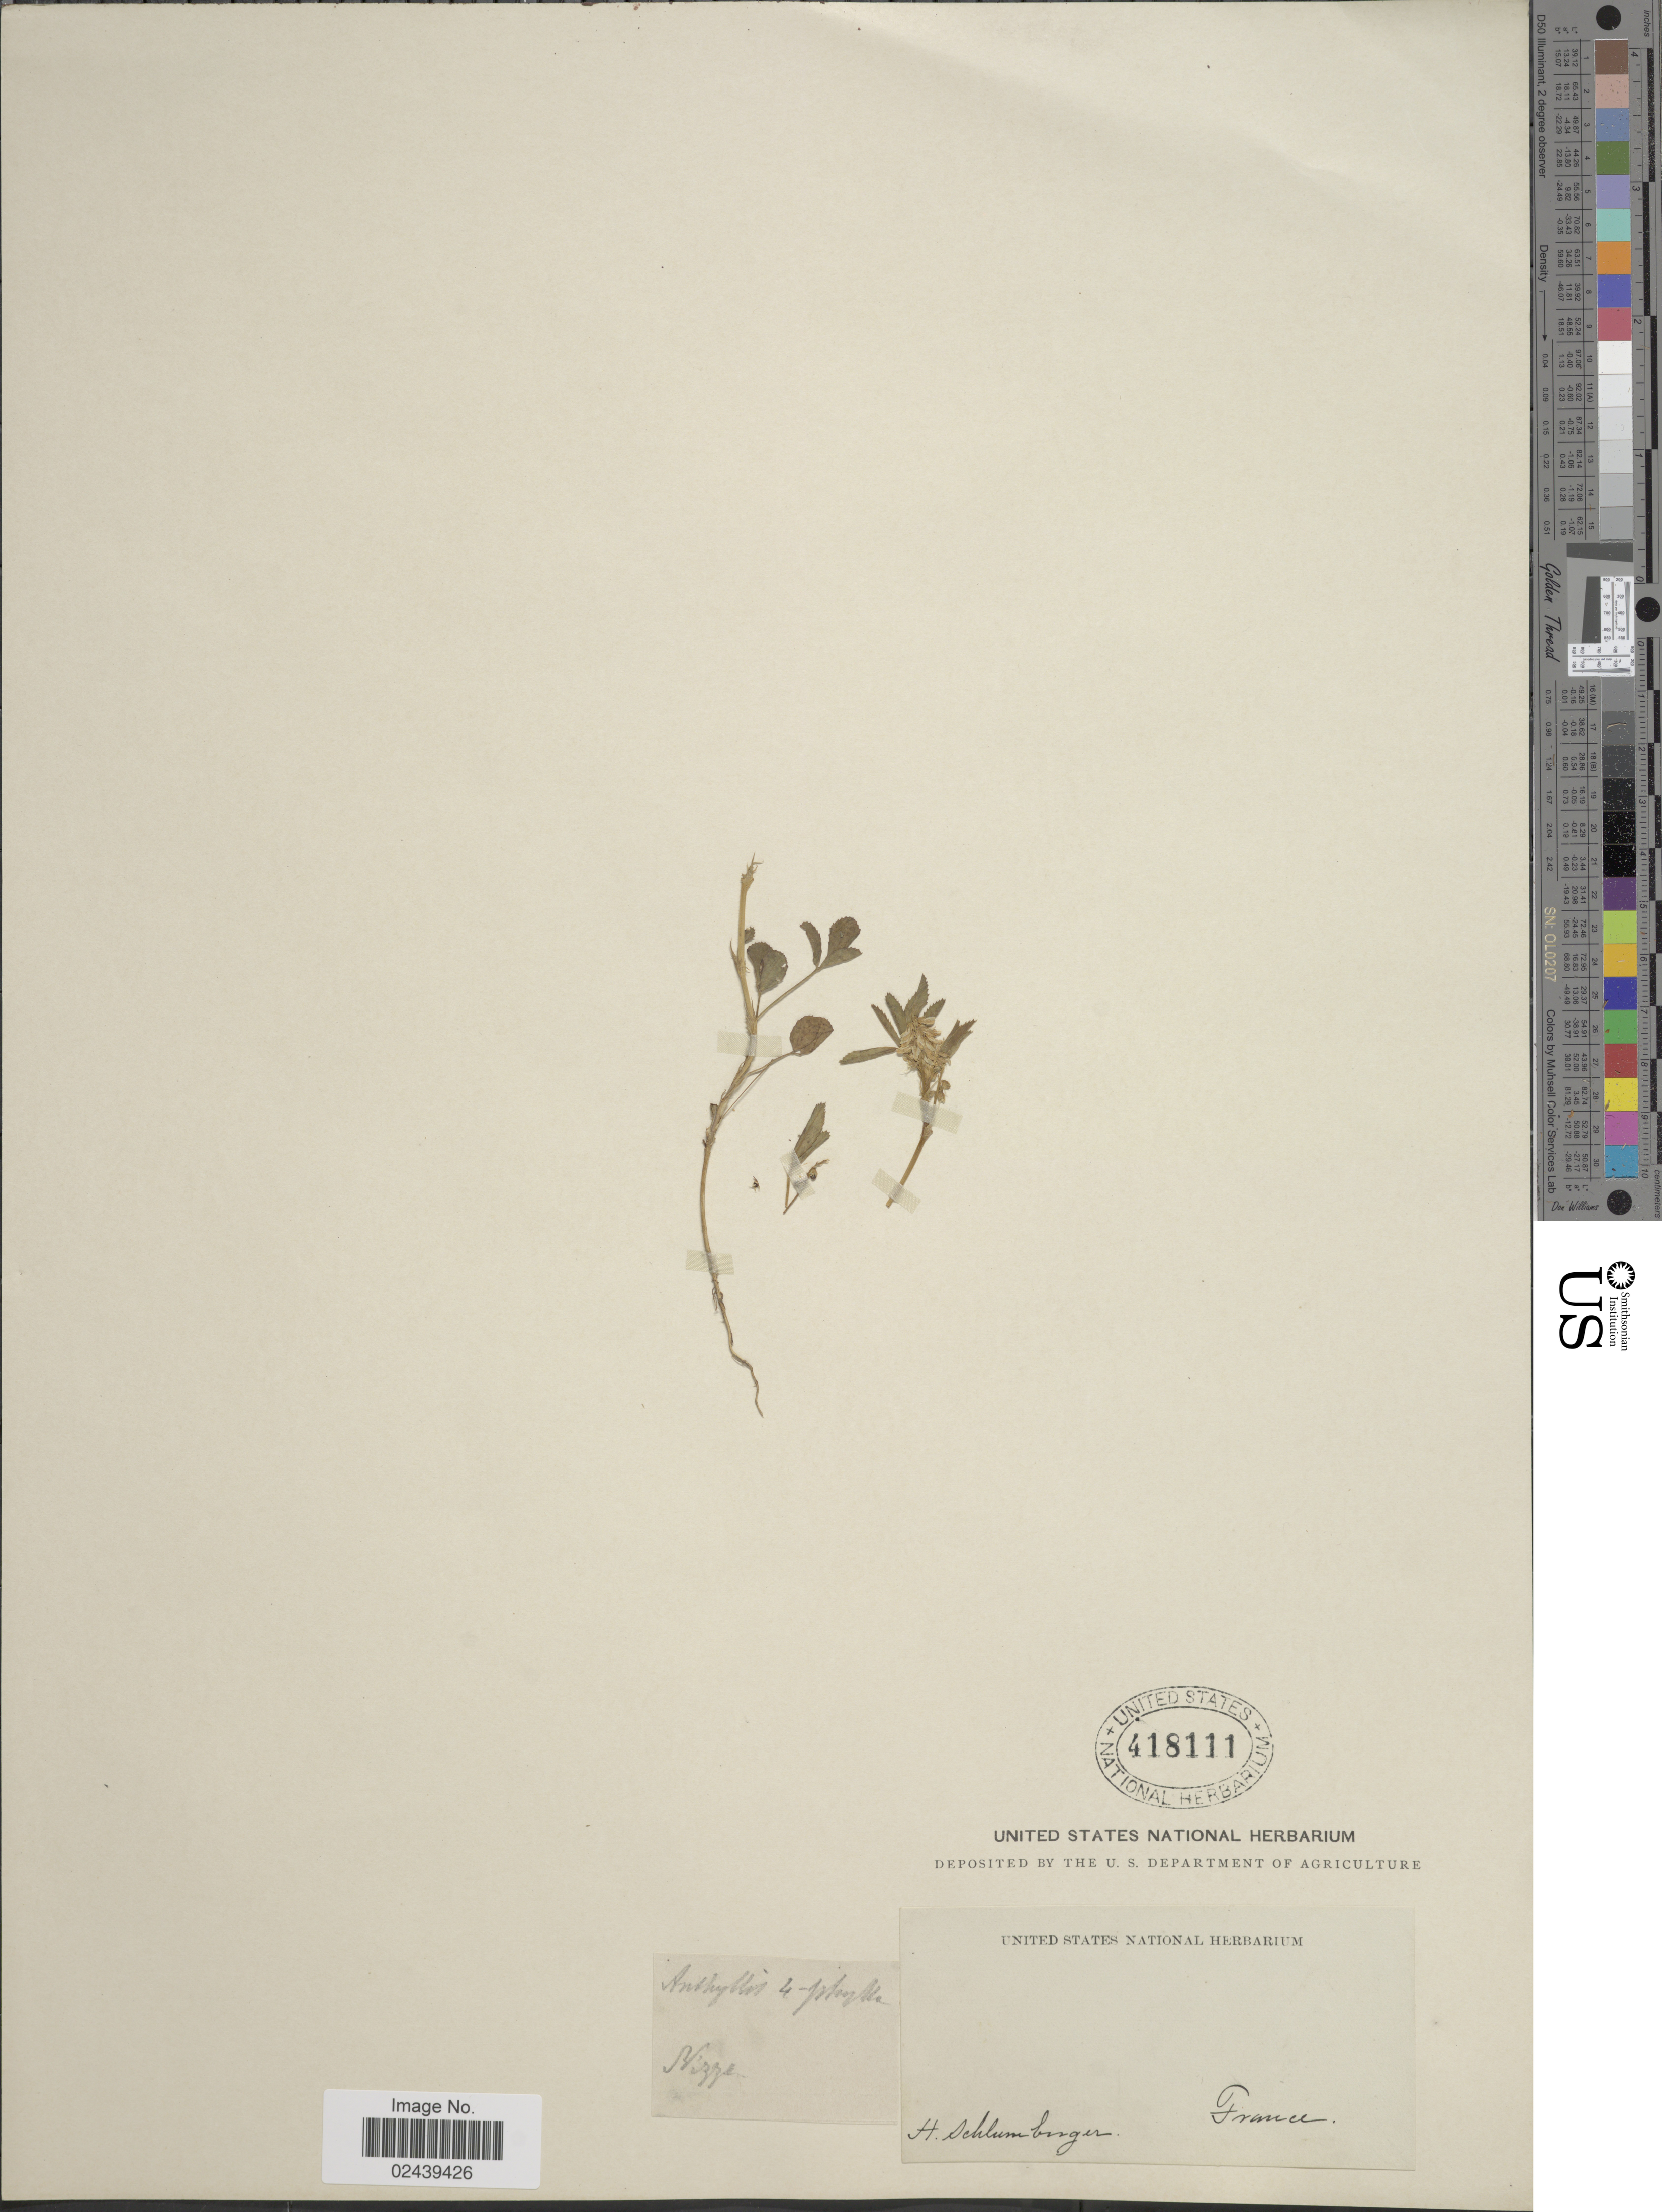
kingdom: Plantae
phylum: Tracheophyta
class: Magnoliopsida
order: Fabales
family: Fabaceae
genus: Vicia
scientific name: Vicia sp.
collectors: H. Schlumberger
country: France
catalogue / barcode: US 418111